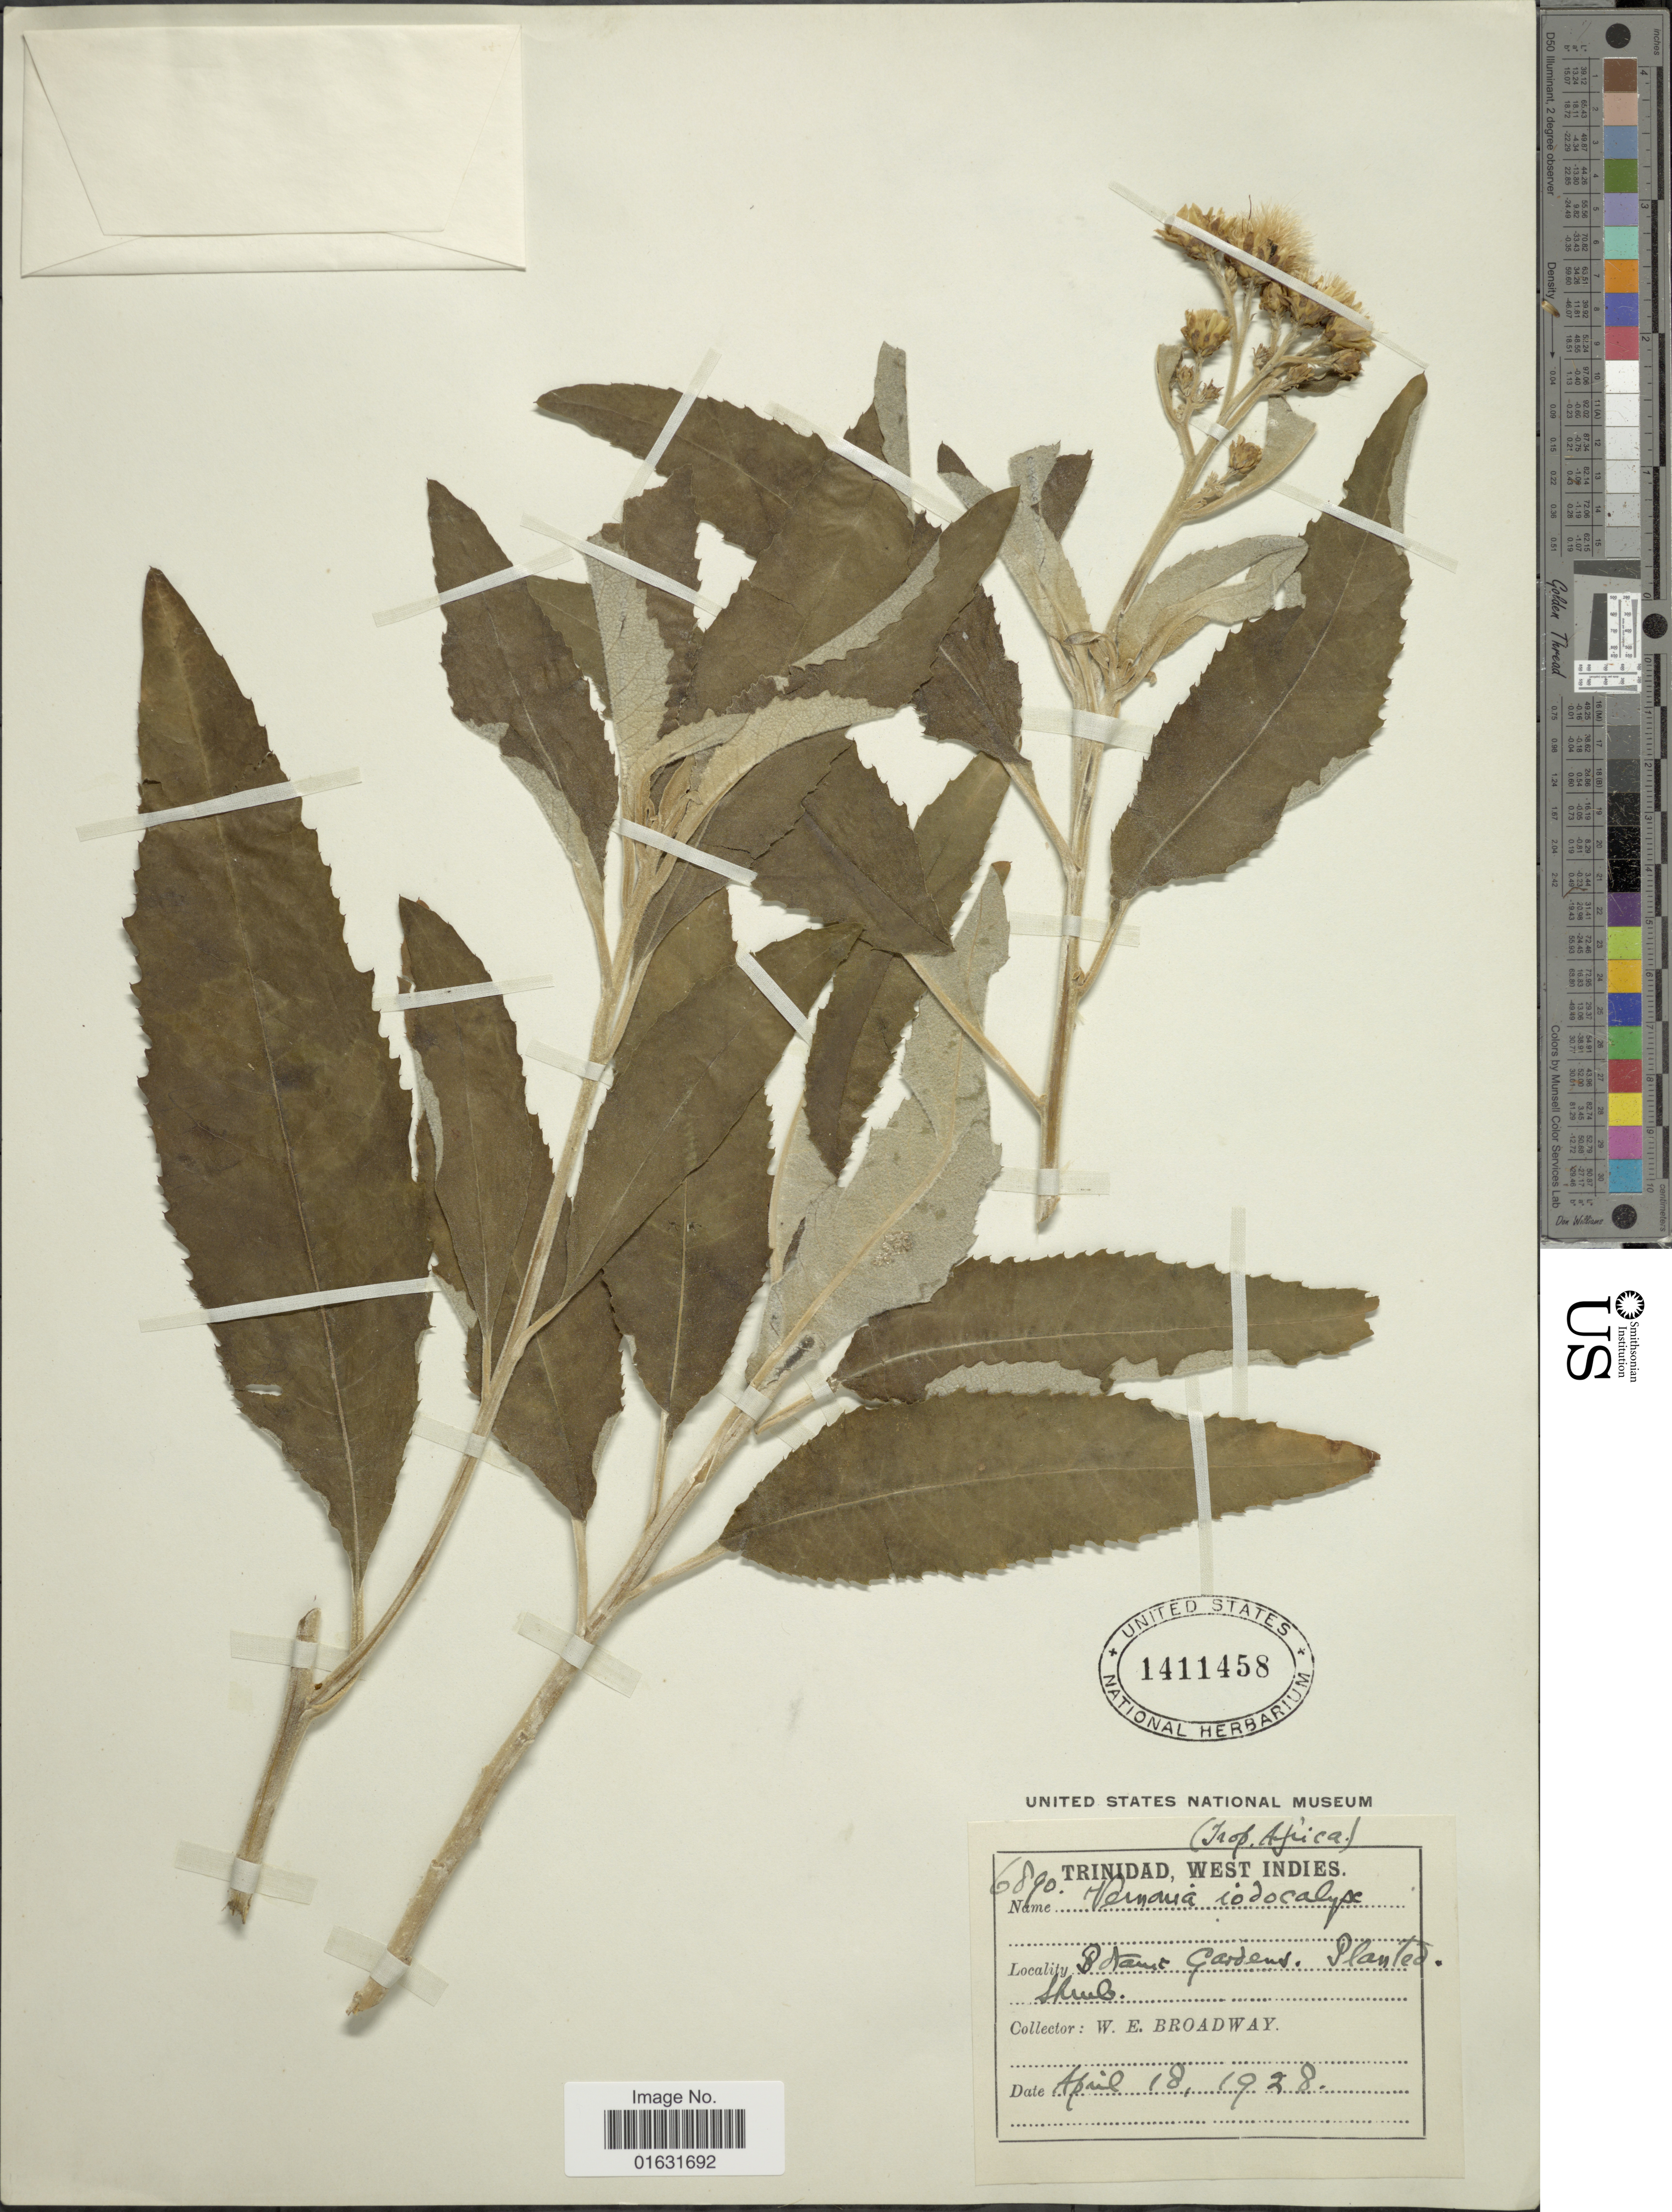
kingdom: Plantae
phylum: Tracheophyta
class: Magnoliopsida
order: Asterales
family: Asteraceae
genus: Baccharoides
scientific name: Baccharoides lasiopus var. iodocalyx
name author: (O. Hoffm.) Isawumi et al.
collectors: W. E. Broadway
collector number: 6890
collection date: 1928-04-18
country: Trinidad and Tobago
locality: Trinidad, West Indies, Botanic Gardens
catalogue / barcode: US 1411458